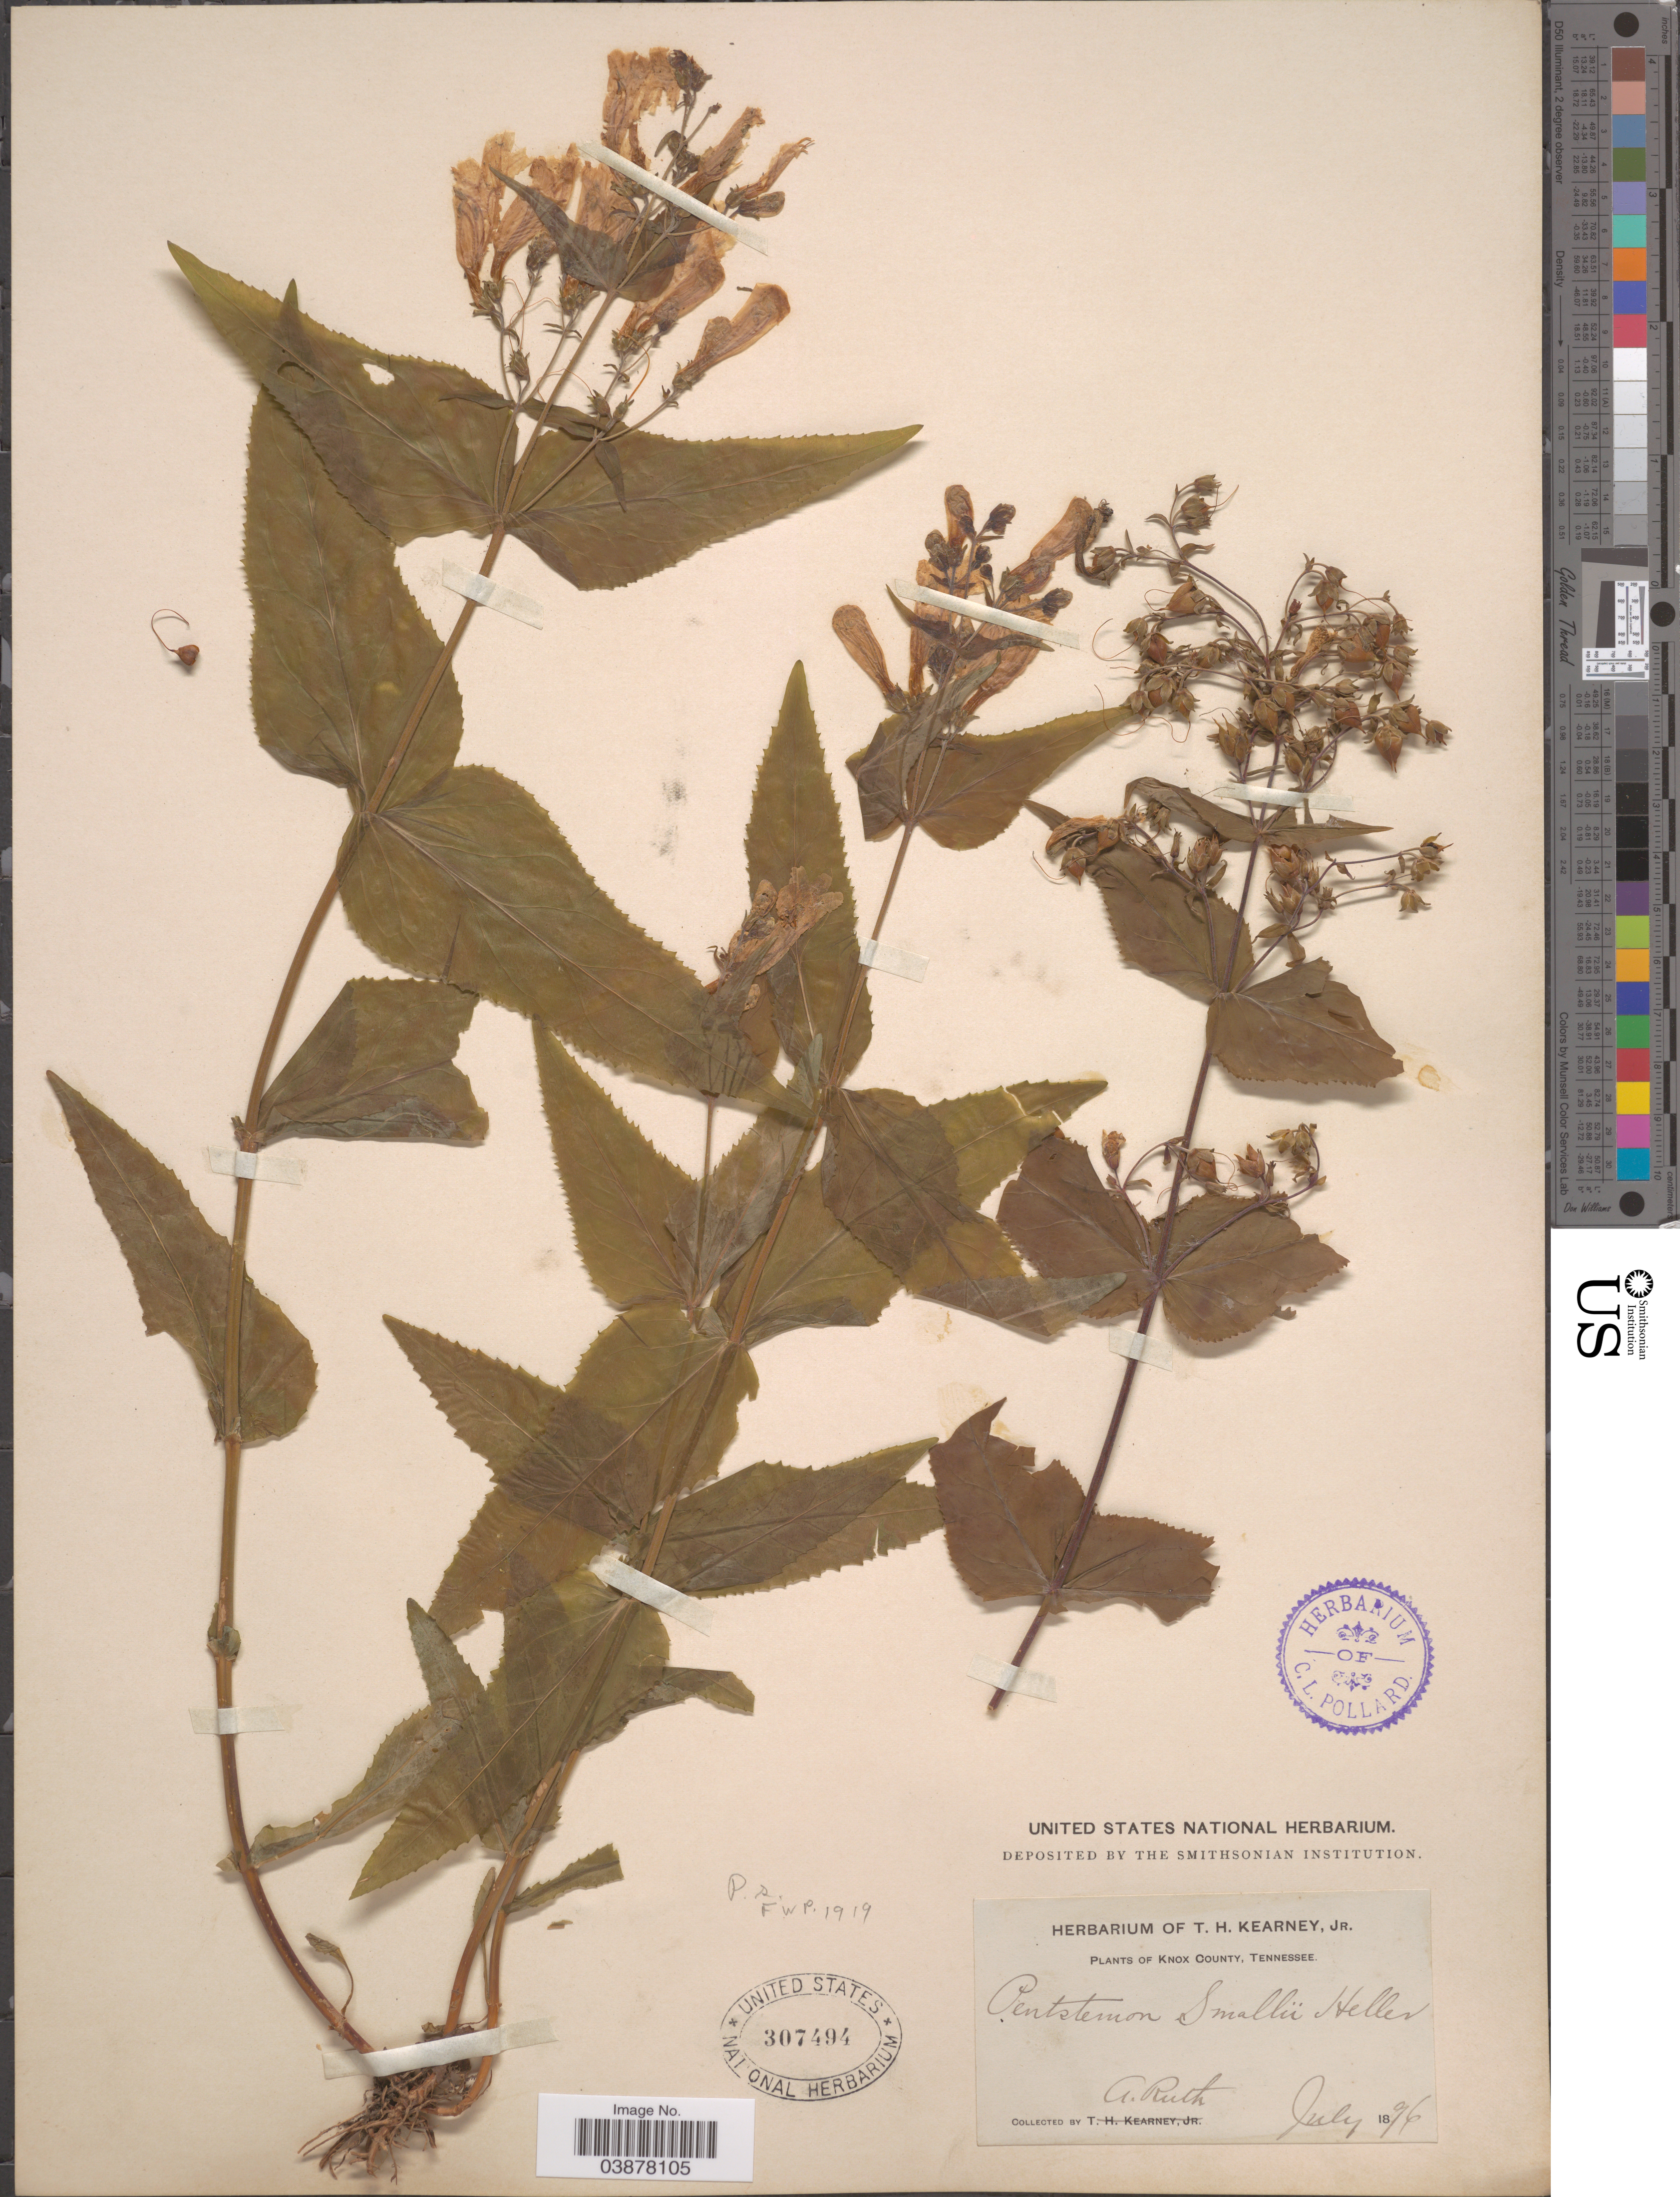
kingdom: Plantae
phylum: Tracheophyta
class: Magnoliopsida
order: Lamiales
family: Plantaginaceae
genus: Penstemon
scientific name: Penstemon smallii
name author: A. Heller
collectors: A. Ruth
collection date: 1896-07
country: United States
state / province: Tennessee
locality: Knox County.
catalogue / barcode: US 307494